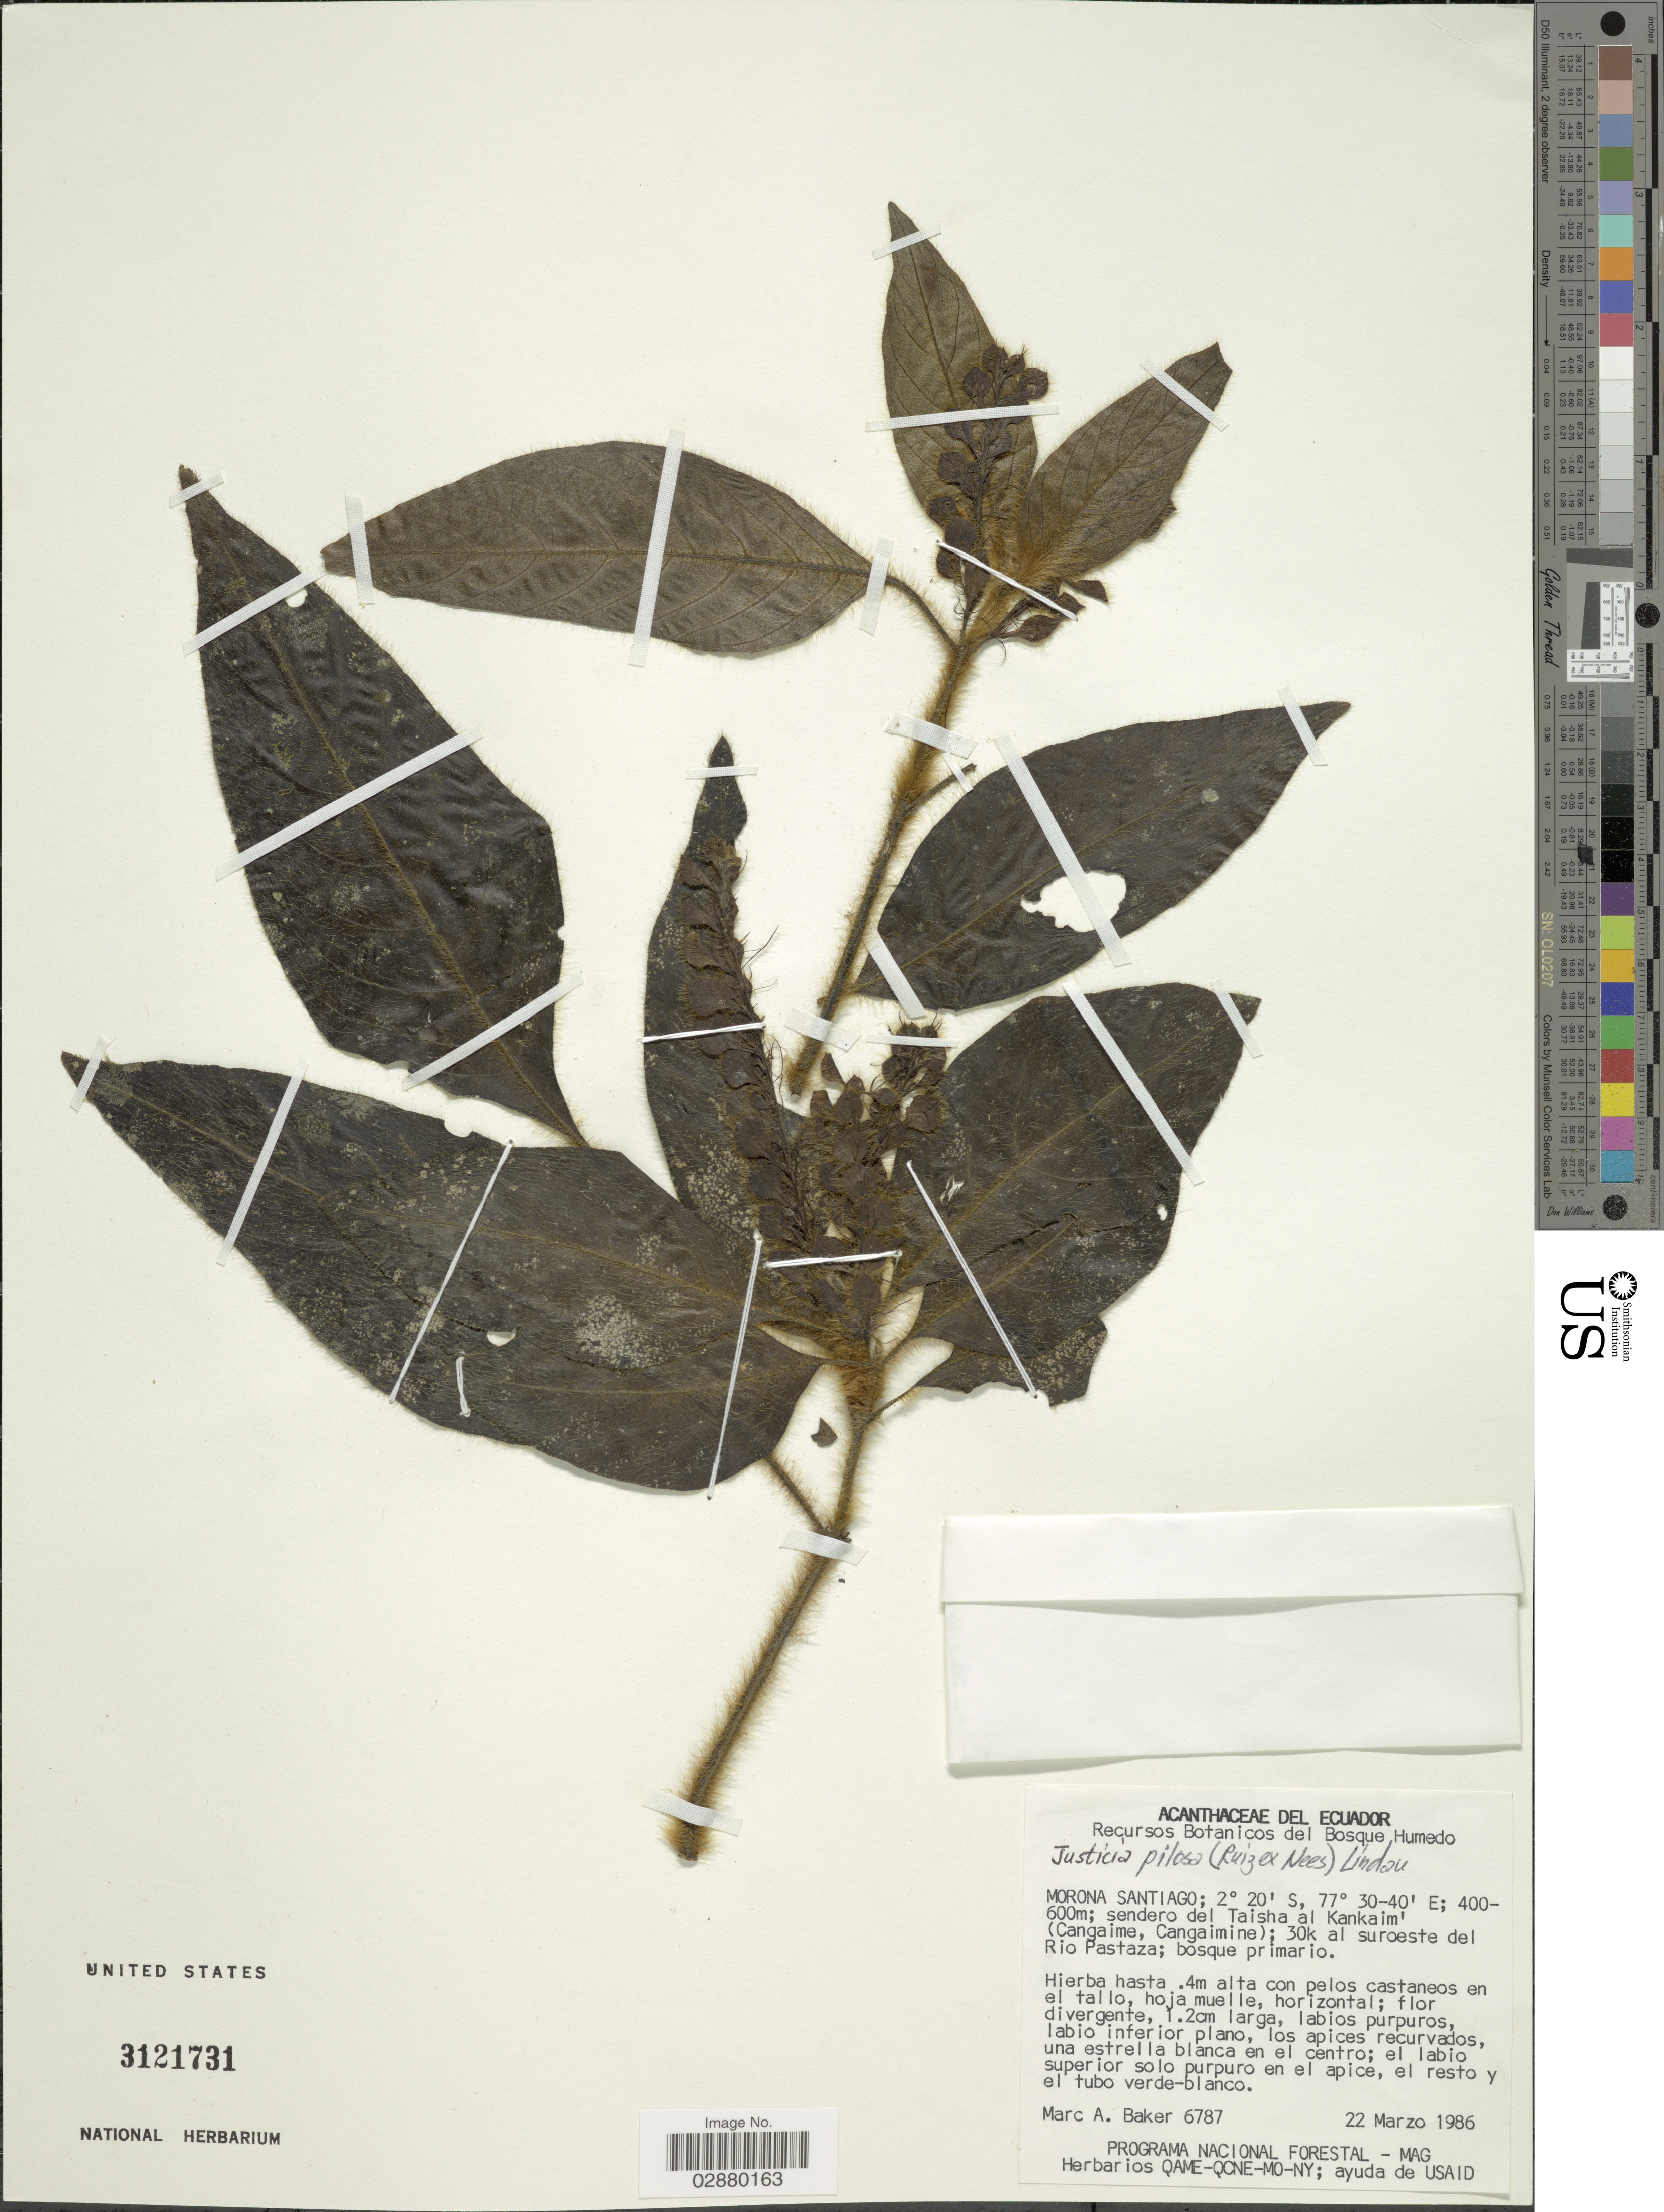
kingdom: Plantae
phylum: Tracheophyta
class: Magnoliopsida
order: Lamiales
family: Acanthaceae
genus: Justicia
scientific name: Justicia pilosa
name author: (Ruiz ex Nees) Lindau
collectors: M. A. Baker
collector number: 6787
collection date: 1986-03-22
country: Ecuador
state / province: Morona-Santiago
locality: Sendero del Taisha al Kankaim' (Cangaime Cangaimine) ; 30k al suroeste del Rio Pastaza.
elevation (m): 400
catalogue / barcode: US 3121731